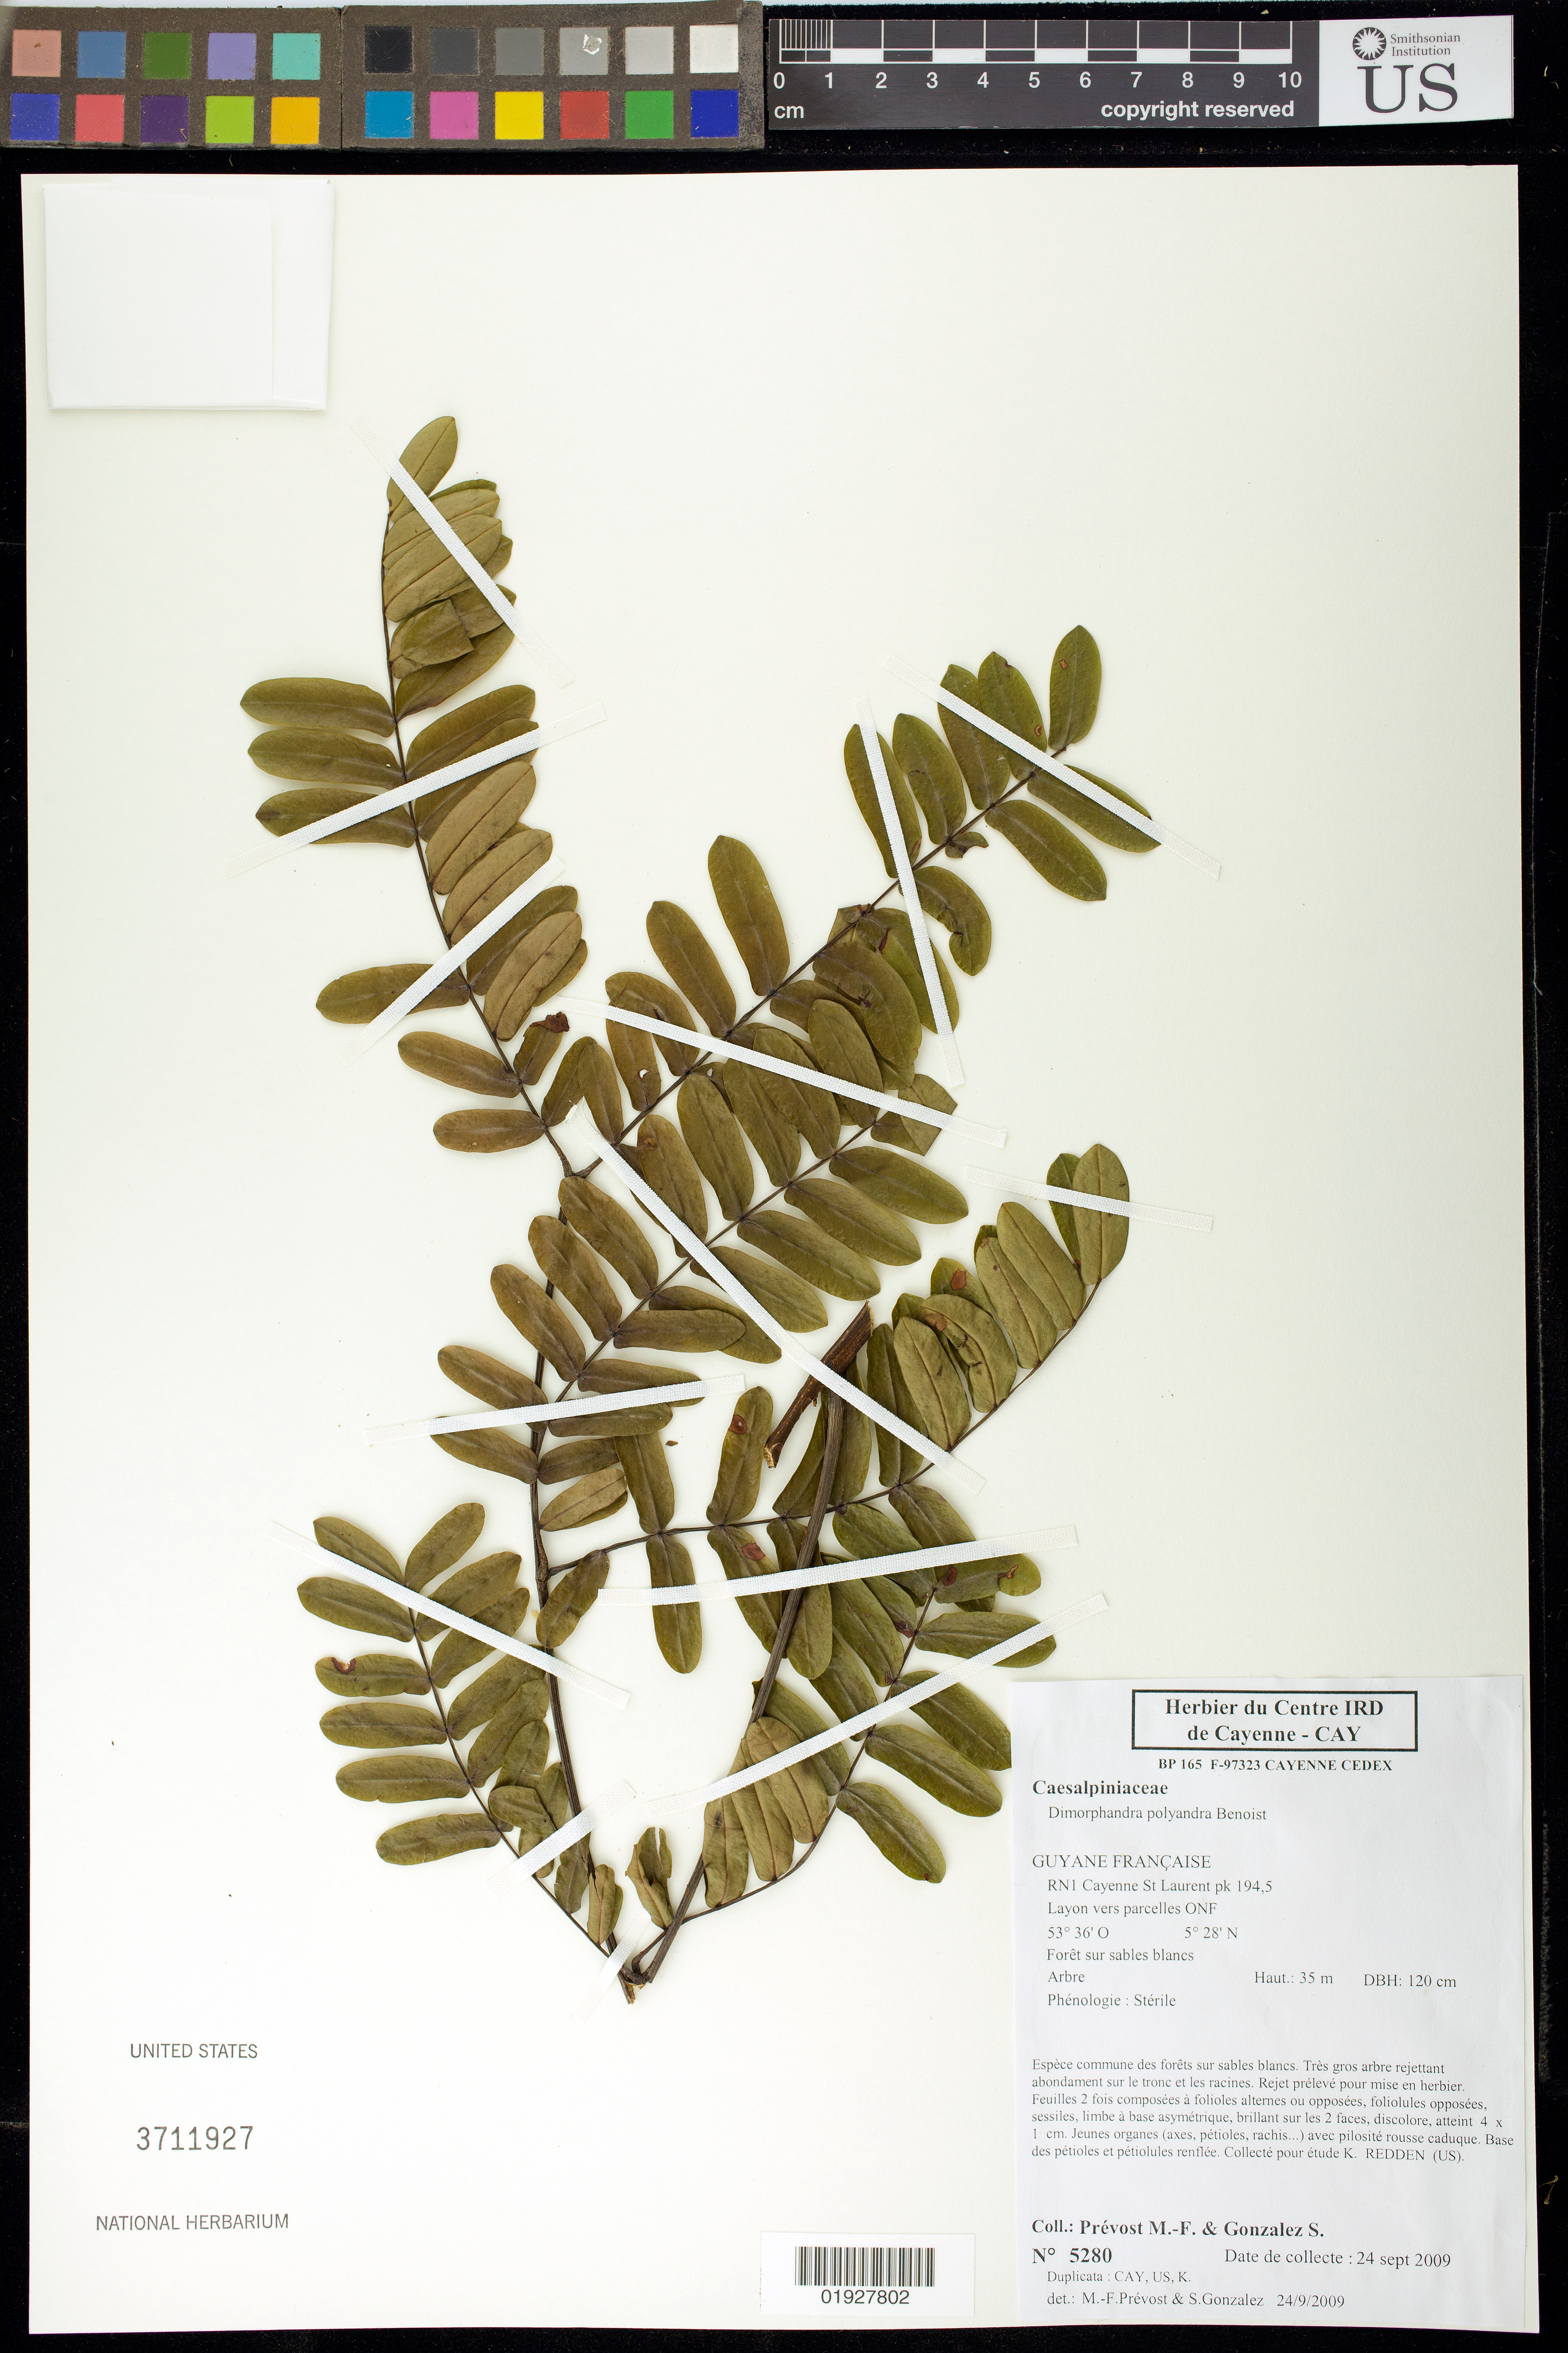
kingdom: Plantae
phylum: Tracheophyta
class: Magnoliopsida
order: Fabales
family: Fabaceae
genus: Dimorphandra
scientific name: Dimorphandra polyandra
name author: Benoist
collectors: M.-F. Prévost & S. Gonzalez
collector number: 5280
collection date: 2009-09-24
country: French Guiana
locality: RN1 Cayenne - St. Laurent pk 194.5, layon vers parcelles ONF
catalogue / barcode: US 3711927